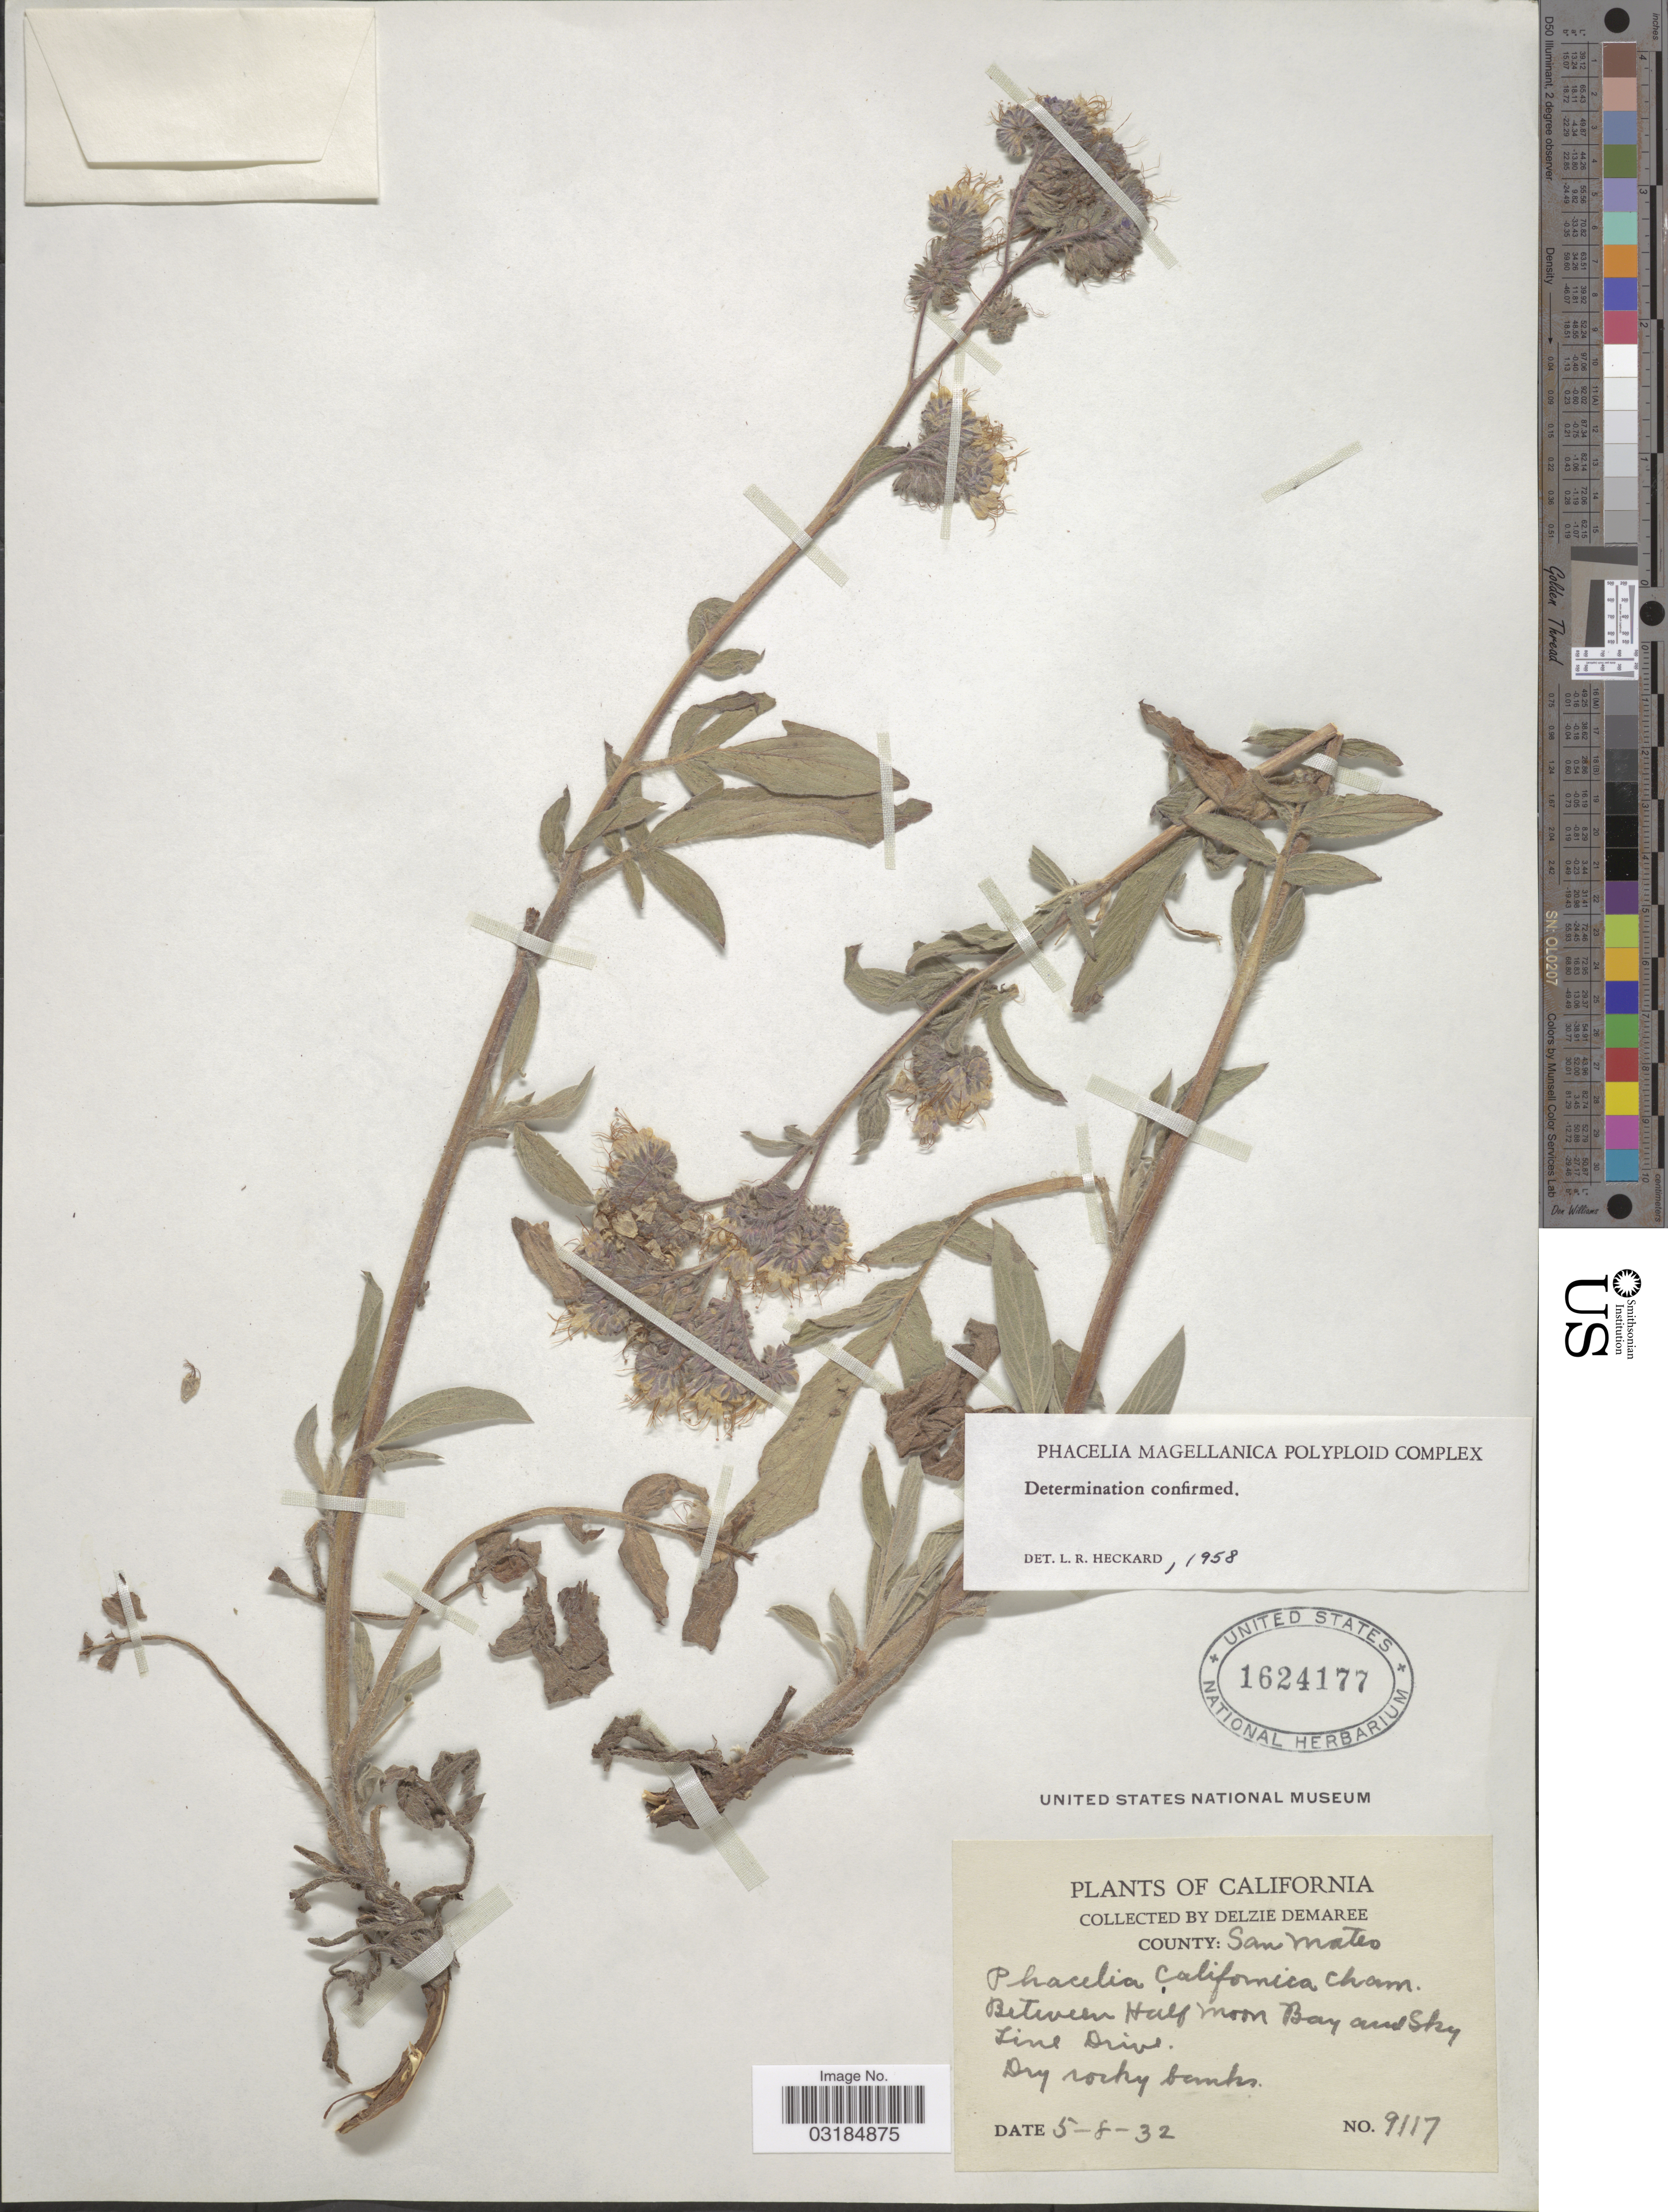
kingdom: Plantae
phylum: Tracheophyta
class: Magnoliopsida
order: Boraginales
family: Hydrophyllaceae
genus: Phacelia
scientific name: Phacelia californica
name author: Cham.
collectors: D. Demaree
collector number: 9117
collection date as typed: Transcribed d/m/y: 8/5/32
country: United States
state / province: California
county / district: San Mateo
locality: County: San Mateo. Between Half Moon Bay and Sky Line Drive.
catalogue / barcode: US 1624177